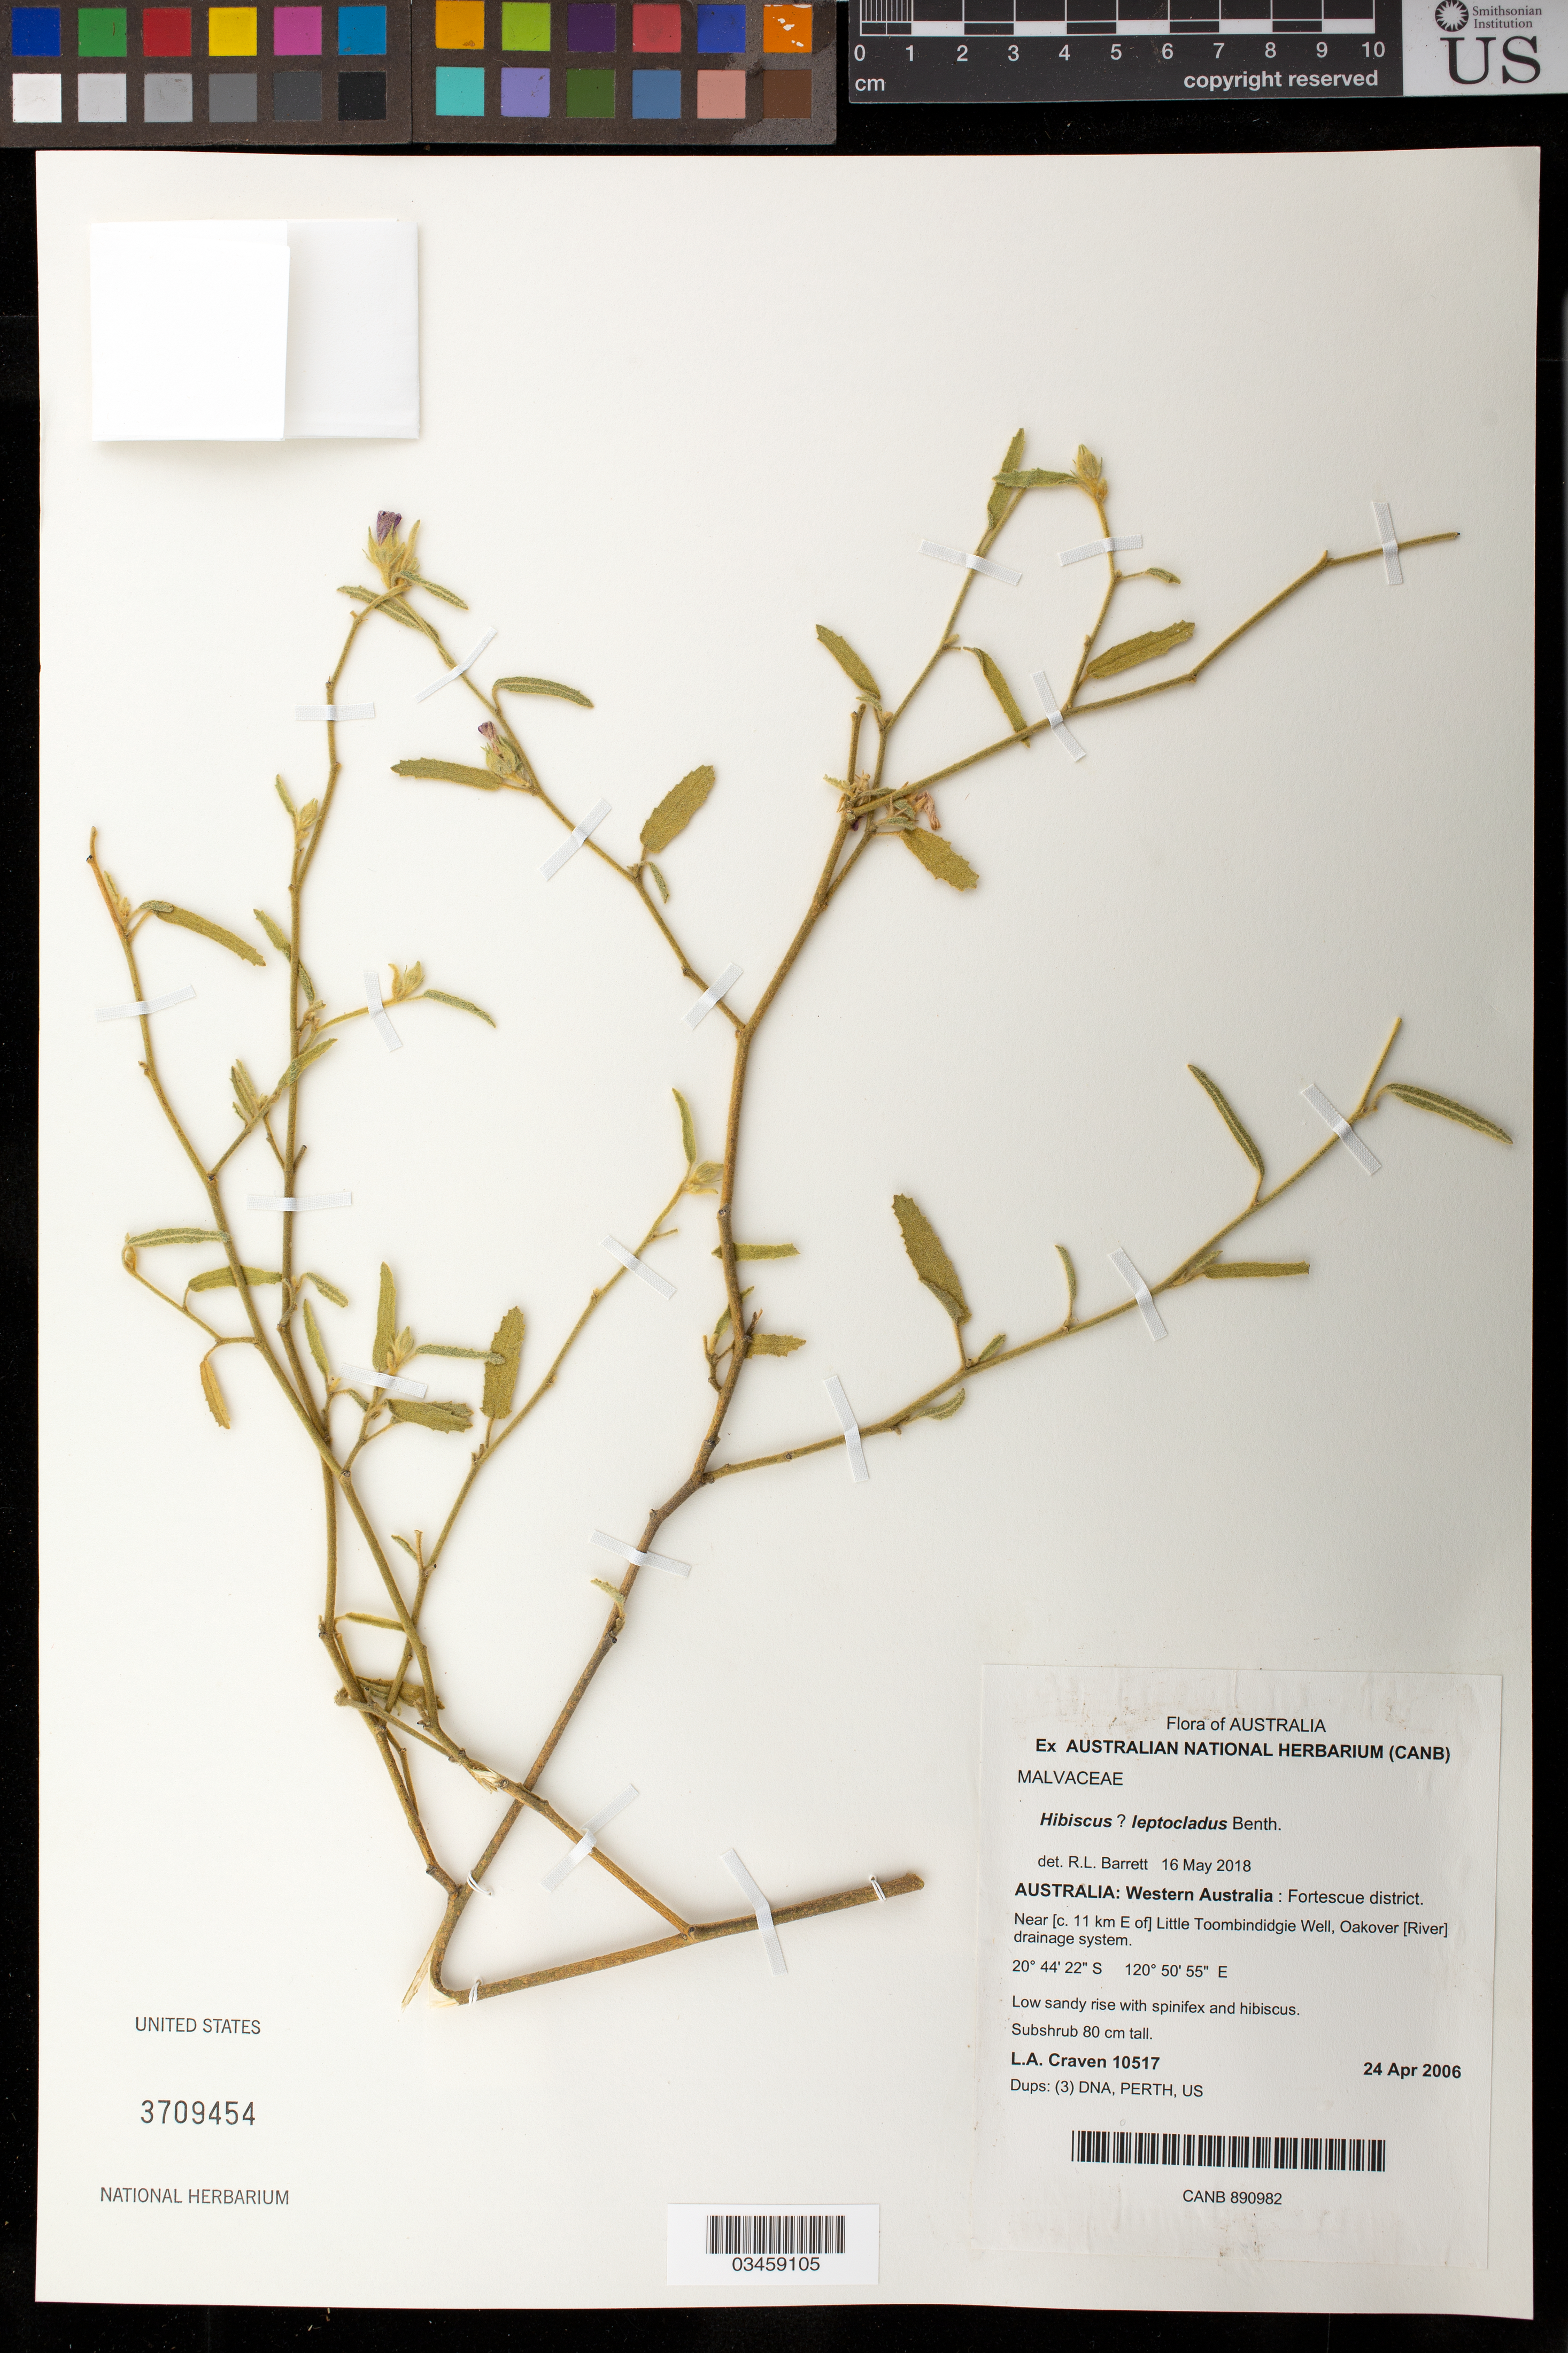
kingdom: Plantae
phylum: Tracheophyta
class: Magnoliopsida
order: Malvales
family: Malvaceae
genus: Hibiscus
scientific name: Hibiscus leptocladus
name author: Benth.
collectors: L. A. Craven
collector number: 10517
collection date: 2006-04-24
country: Australia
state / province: Western Australia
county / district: Fortescue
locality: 11 km E of Little Toombindidgie Well, Oakover River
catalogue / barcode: US 370945